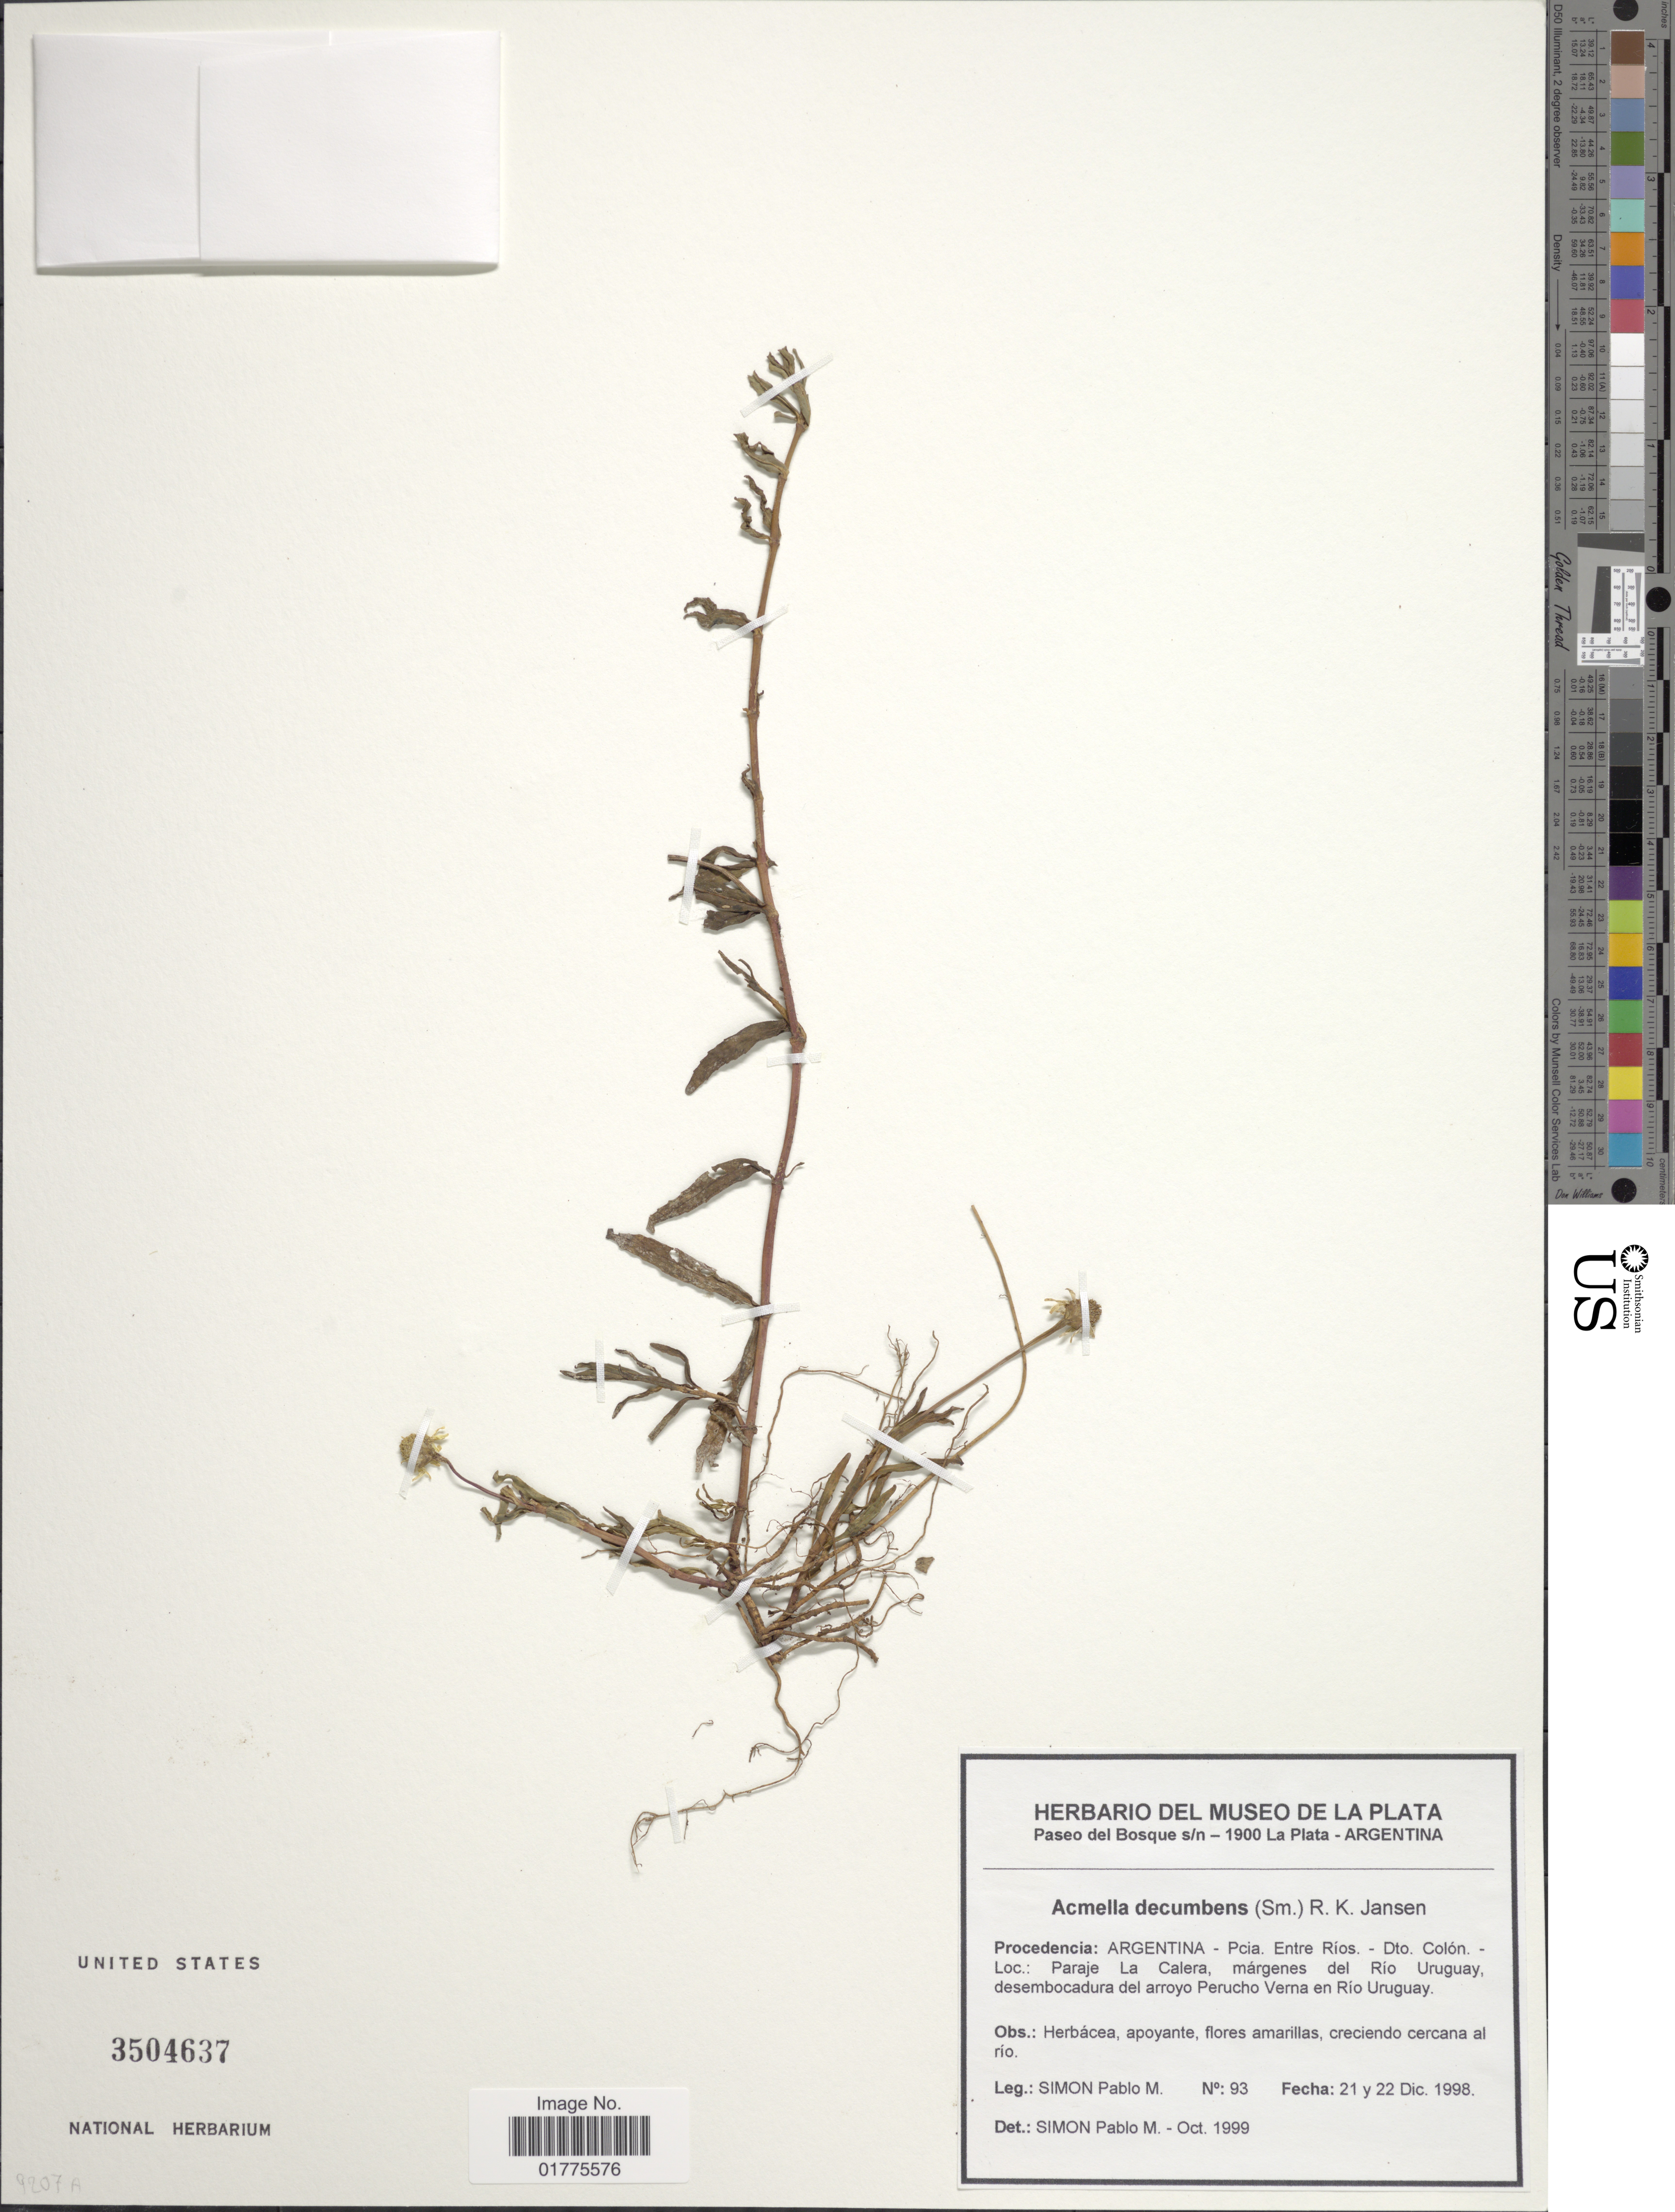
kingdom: Plantae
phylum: Tracheophyta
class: Magnoliopsida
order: Asterales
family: Asteraceae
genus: Acmella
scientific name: Acmella decumbens var. decumbens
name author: (Sm.) R.K. Jansen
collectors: P. M. Simón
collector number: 93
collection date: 1998-12-21/1998-12-22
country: Argentina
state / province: Entre Rios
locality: Dto. Colon - Loc.: Paraje la Calera, margenes del Rio Uruguay, desembocadura del arroyo Perucho Verna en Rio Uruguay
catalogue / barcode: US 3504637